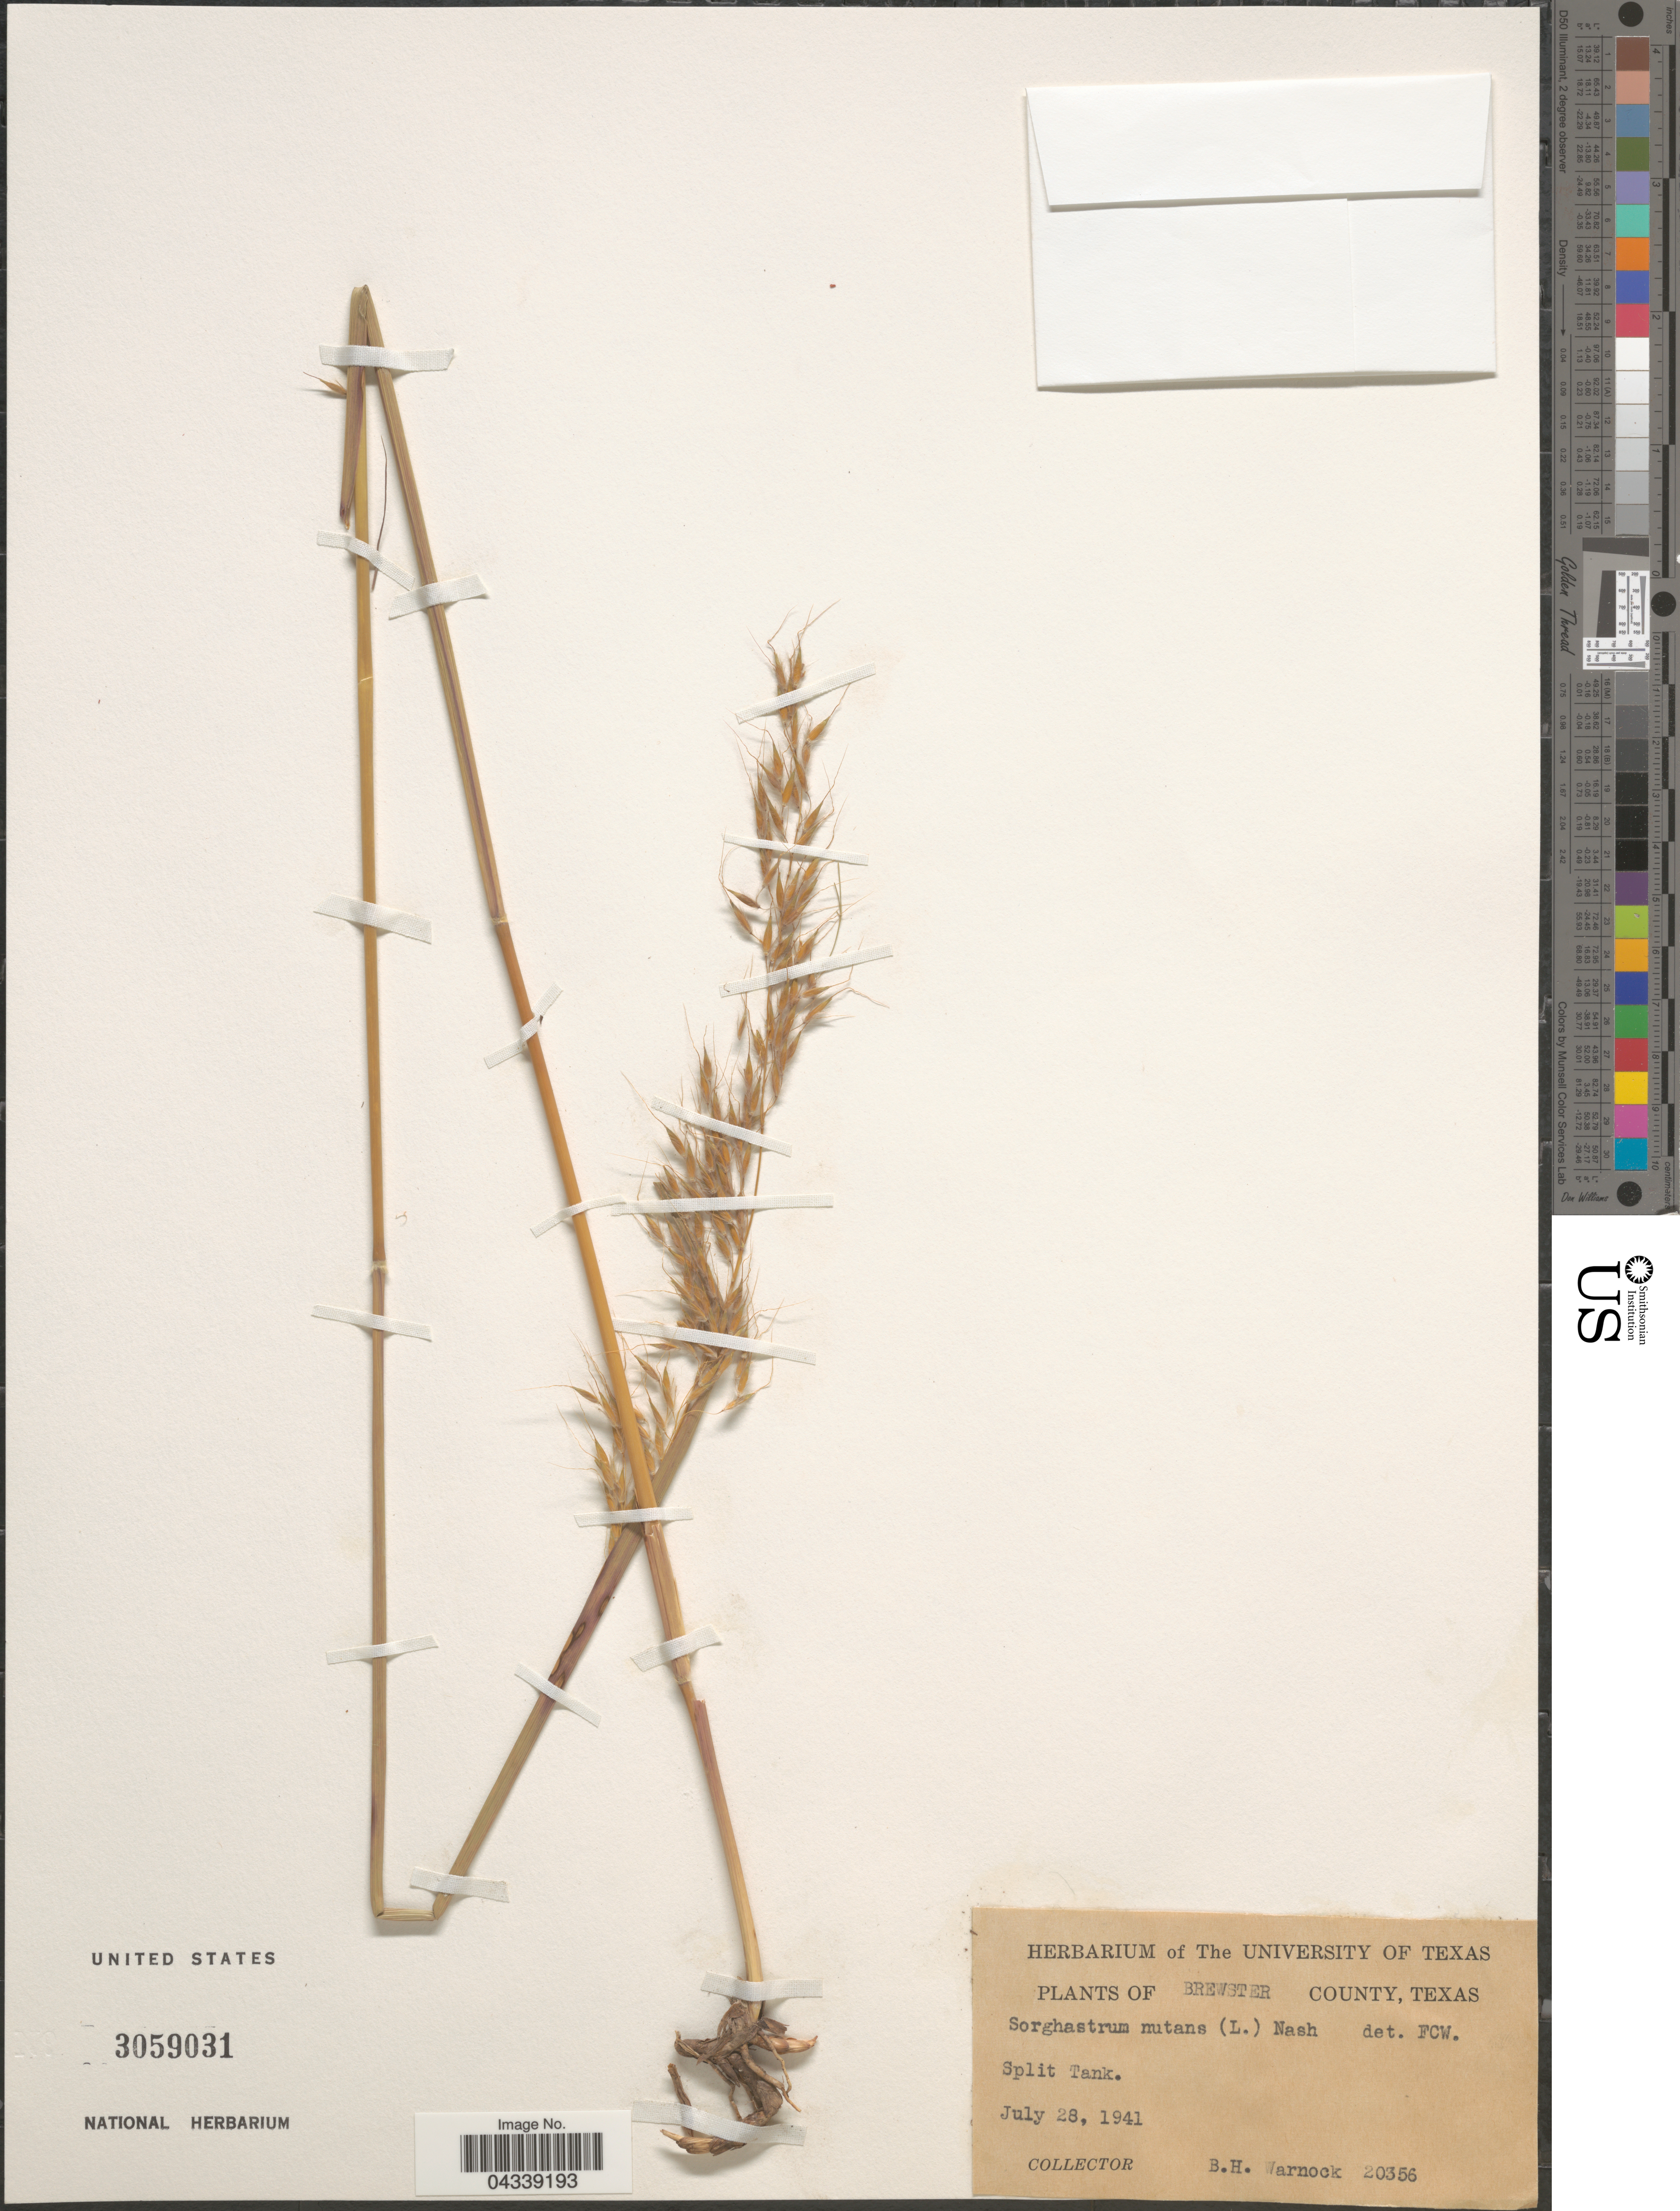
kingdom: Plantae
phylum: Tracheophyta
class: Liliopsida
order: Poales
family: Poaceae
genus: Sorghastrum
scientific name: Sorghastrum nutans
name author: (L.) Nash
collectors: B. H. Warnock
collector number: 20356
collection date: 1941-07-28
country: United States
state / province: Texas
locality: Brewster County. Split Tank.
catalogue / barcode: US 3059031